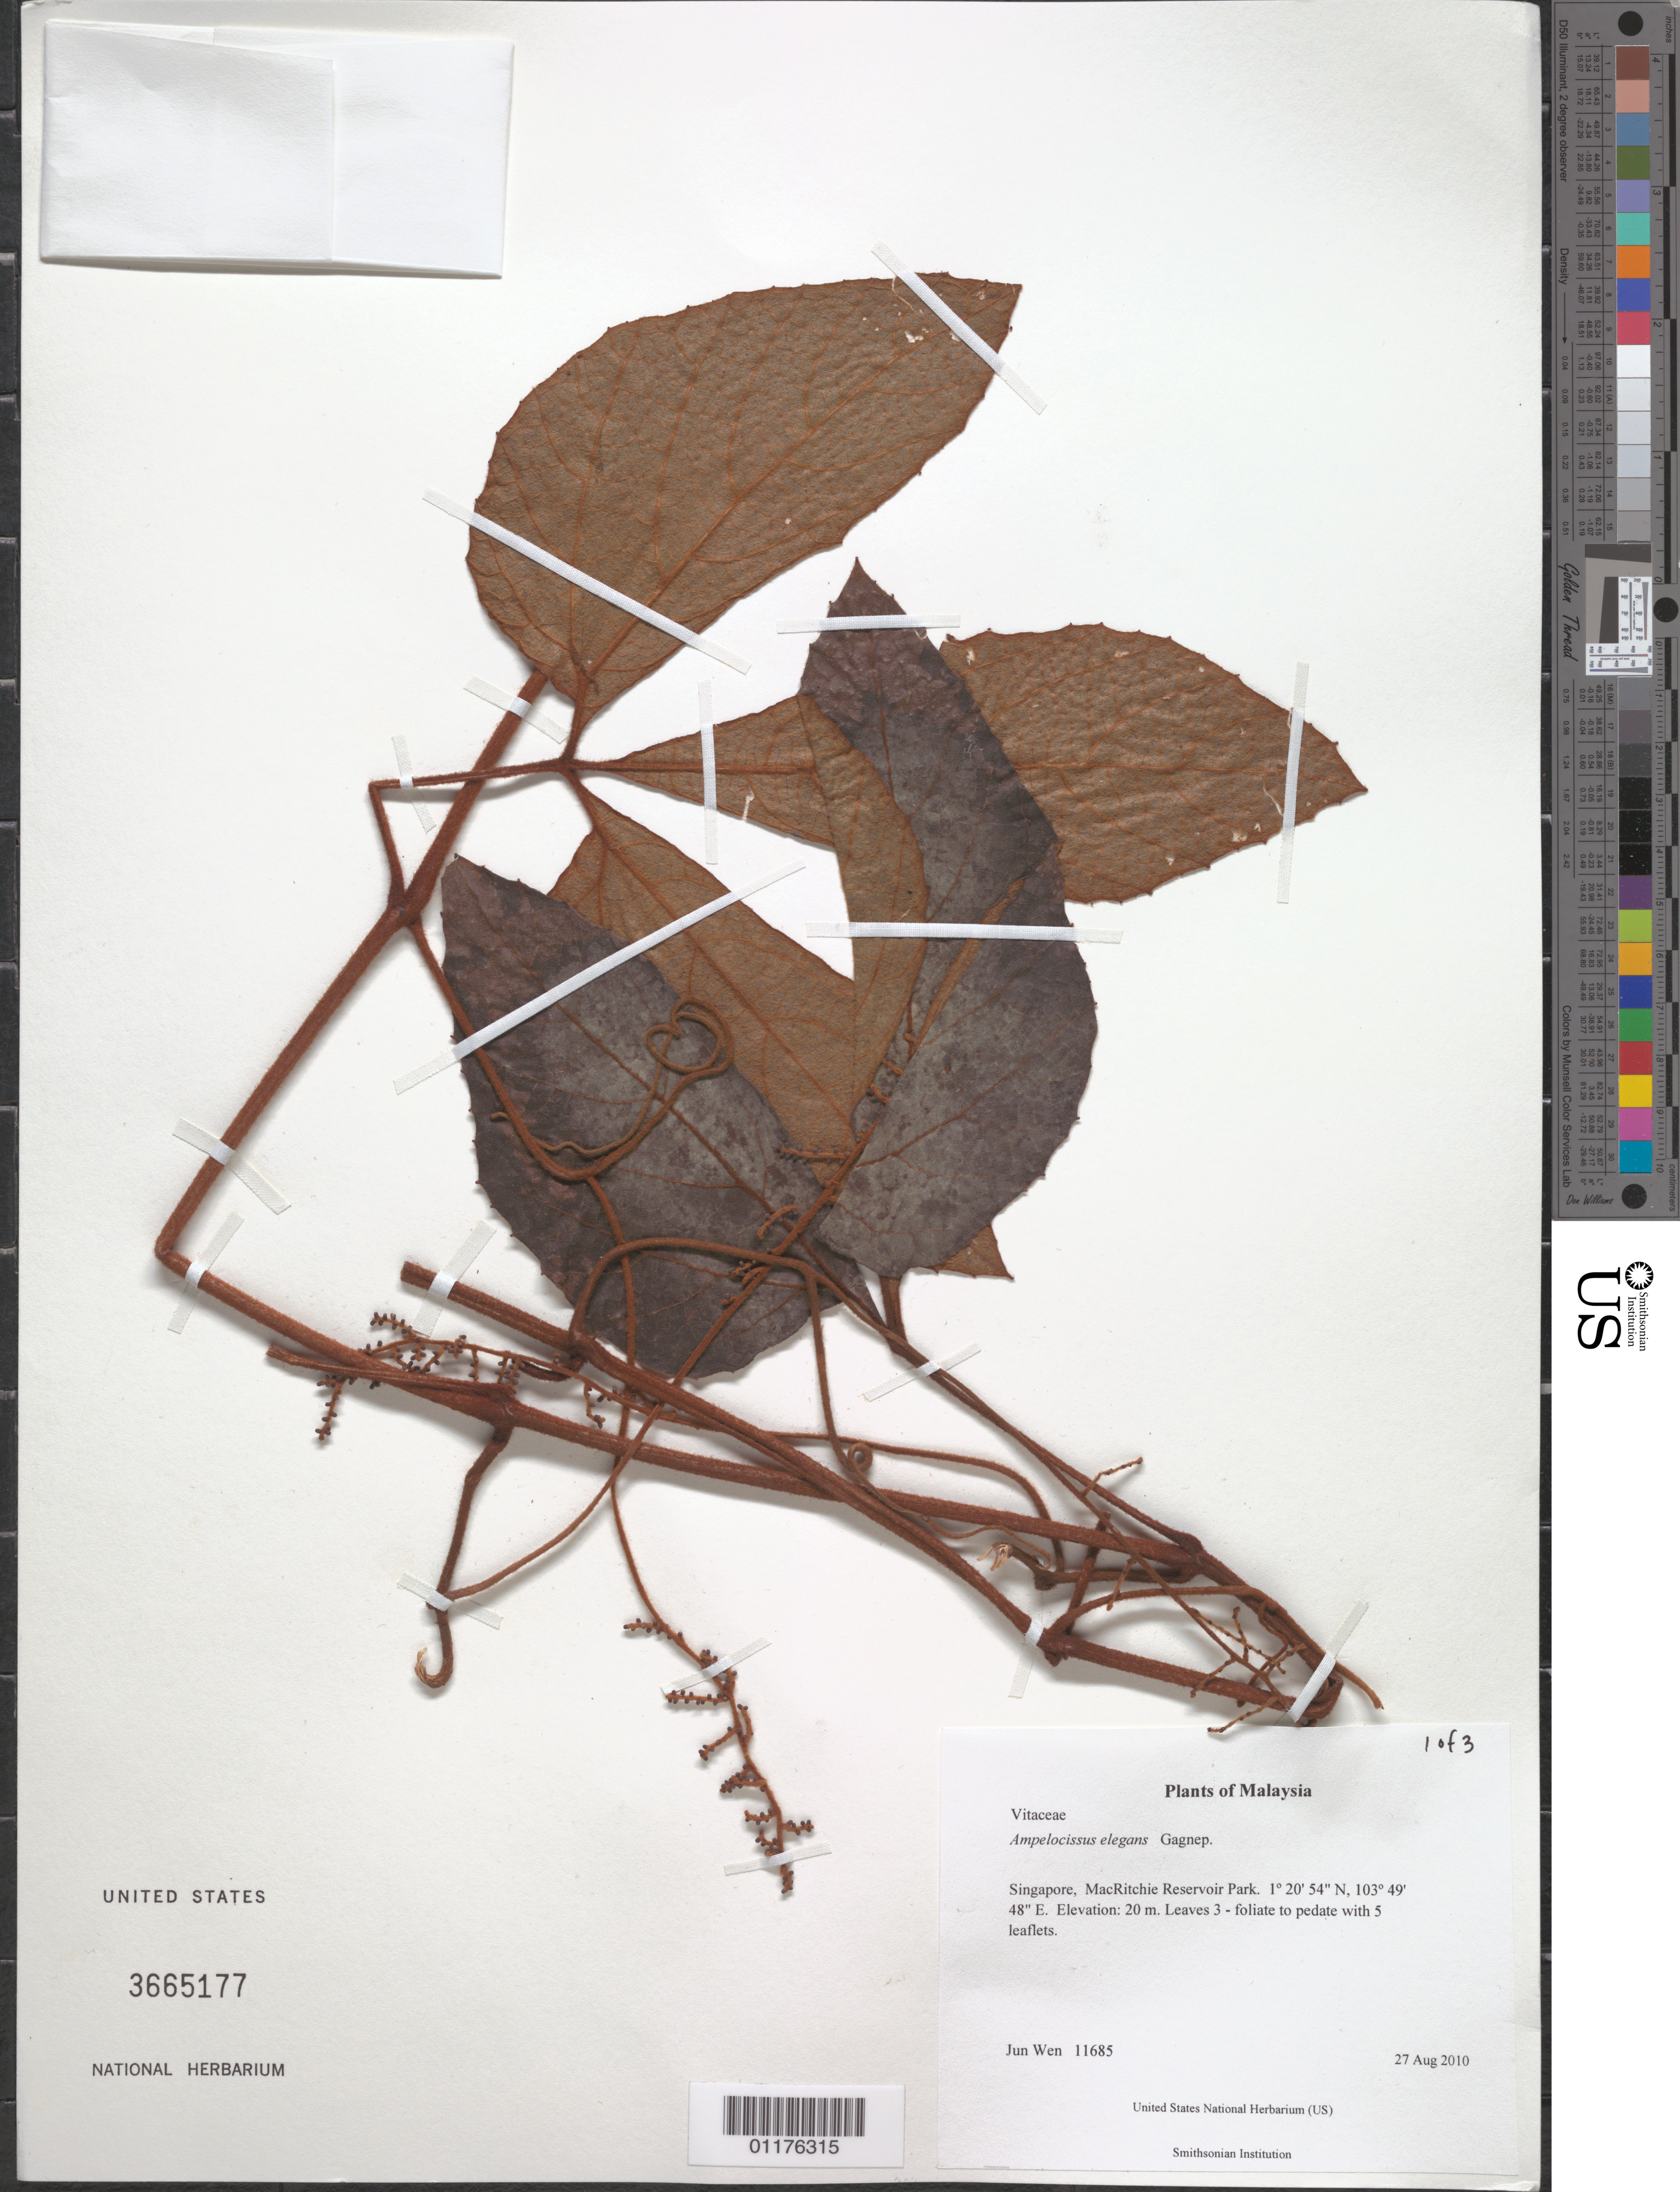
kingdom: Plantae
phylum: Tracheophyta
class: Magnoliopsida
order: Vitales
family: Vitaceae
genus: Ampelocissus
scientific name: Ampelocissus gracilis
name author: Planch.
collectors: J. Wen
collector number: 11685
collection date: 2010-08-27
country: Singapore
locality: MacRitchie Reservoir Park.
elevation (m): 20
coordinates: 01 20.909 N, 103 49.800 E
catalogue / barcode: US 3665177